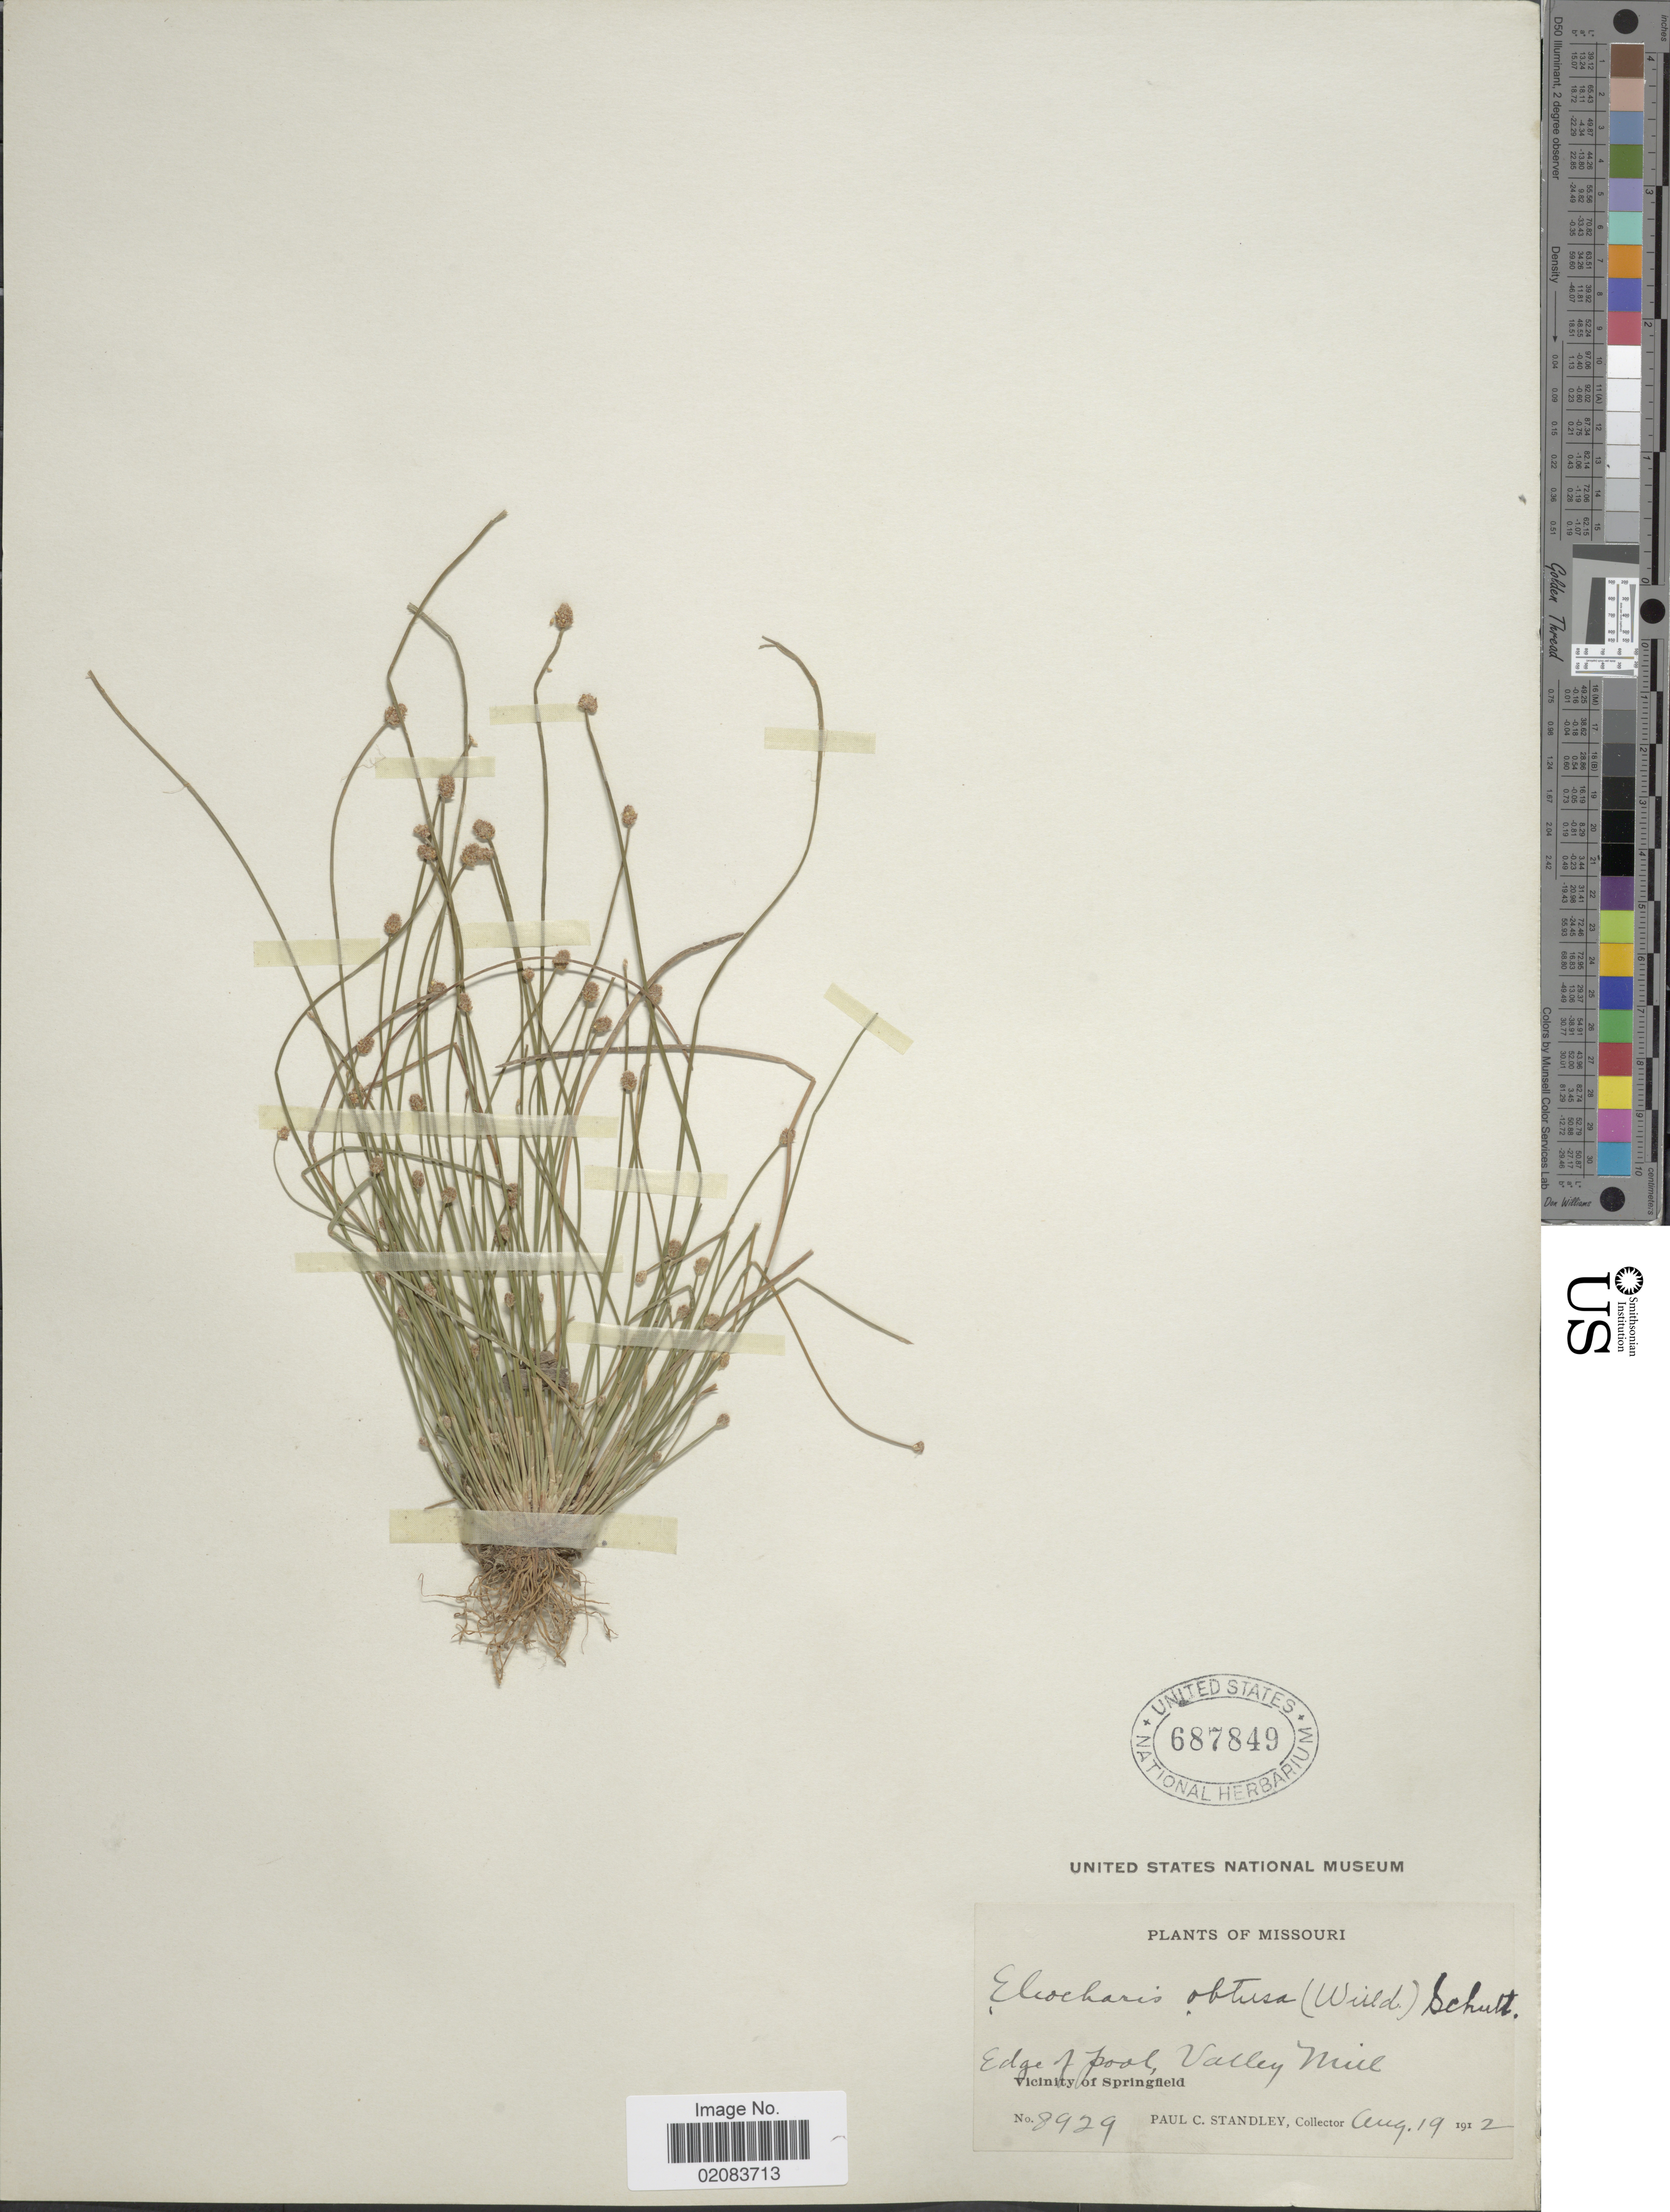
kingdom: Plantae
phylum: Tracheophyta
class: Liliopsida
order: Poales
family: Cyperaceae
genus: Eleocharis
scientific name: Eleocharis obtusa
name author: (Willd.) Schult.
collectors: P. C. Standley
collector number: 8929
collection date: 1912-09-19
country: United States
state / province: Missouri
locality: Edge of pool, Valley Mill, vicinity of Springfield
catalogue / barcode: US 687849